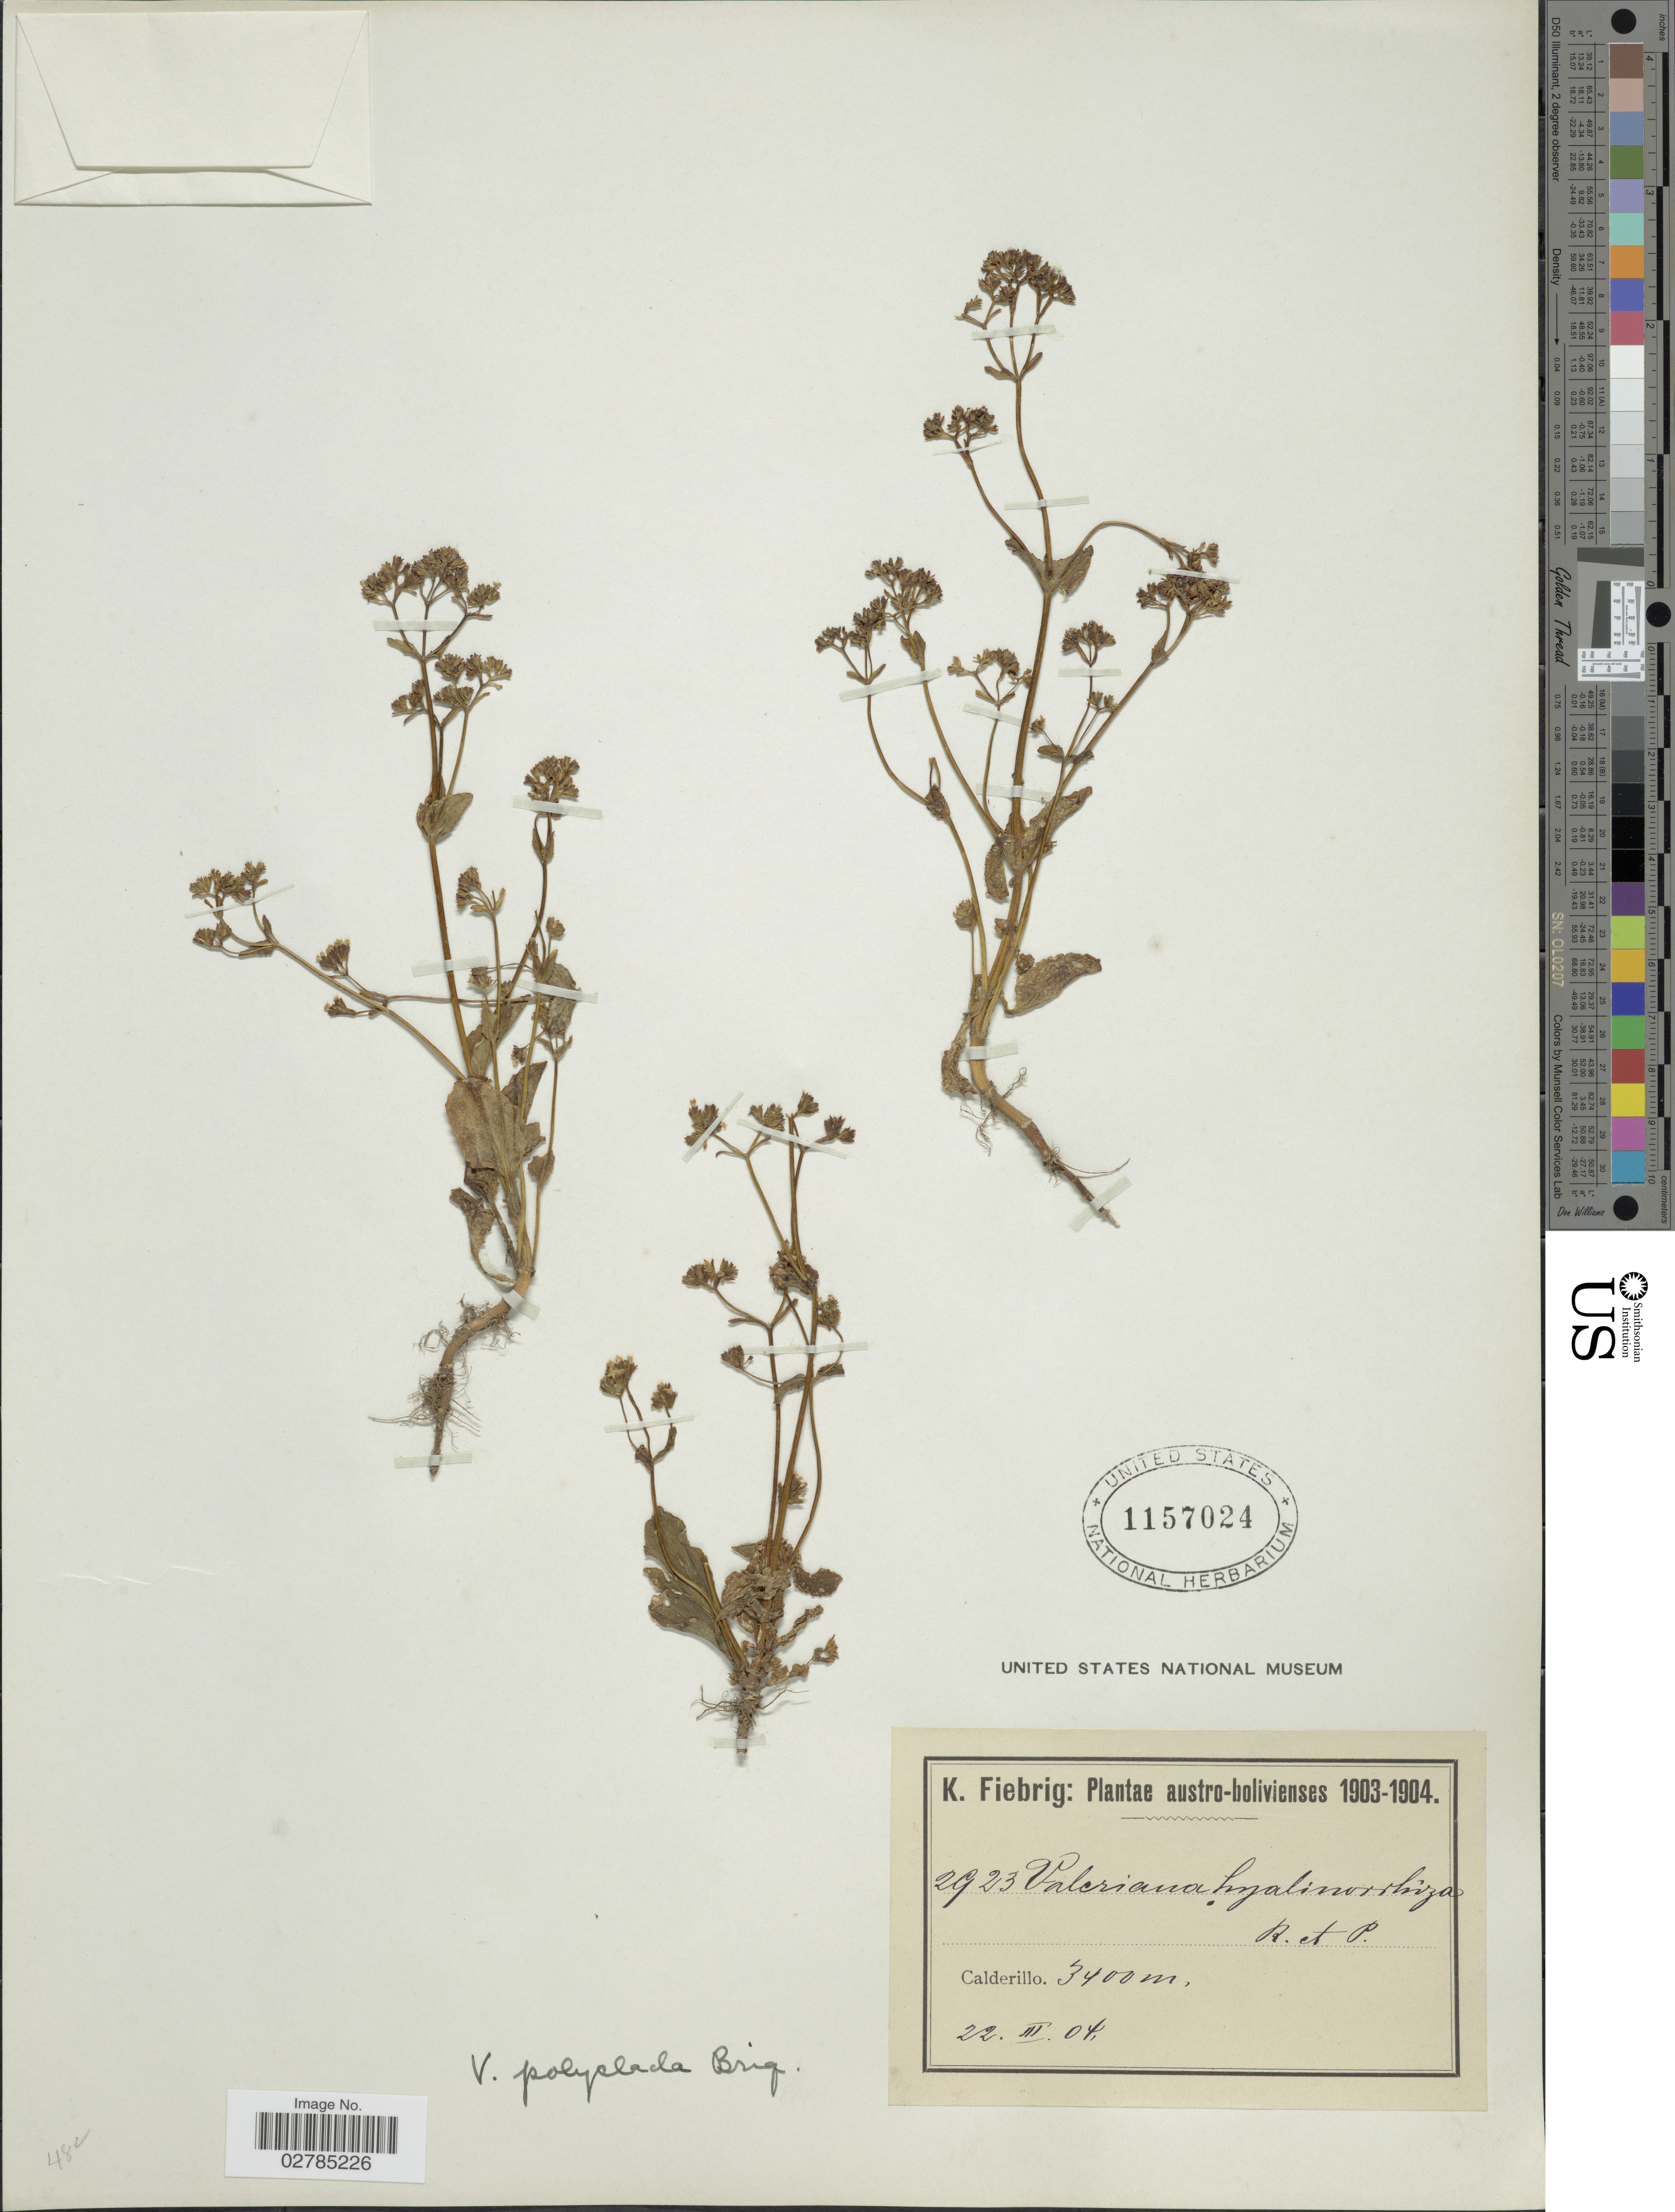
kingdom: Plantae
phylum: Tracheophyta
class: Magnoliopsida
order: Dipsacales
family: Caprifoliaceae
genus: Valeriana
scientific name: Valeriana polyclada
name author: Briq.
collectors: K. Fiebrig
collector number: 2923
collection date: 1904-03-22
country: Bolivia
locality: Austro-bolivienses. Calderillo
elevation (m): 3400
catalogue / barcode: US 1157024